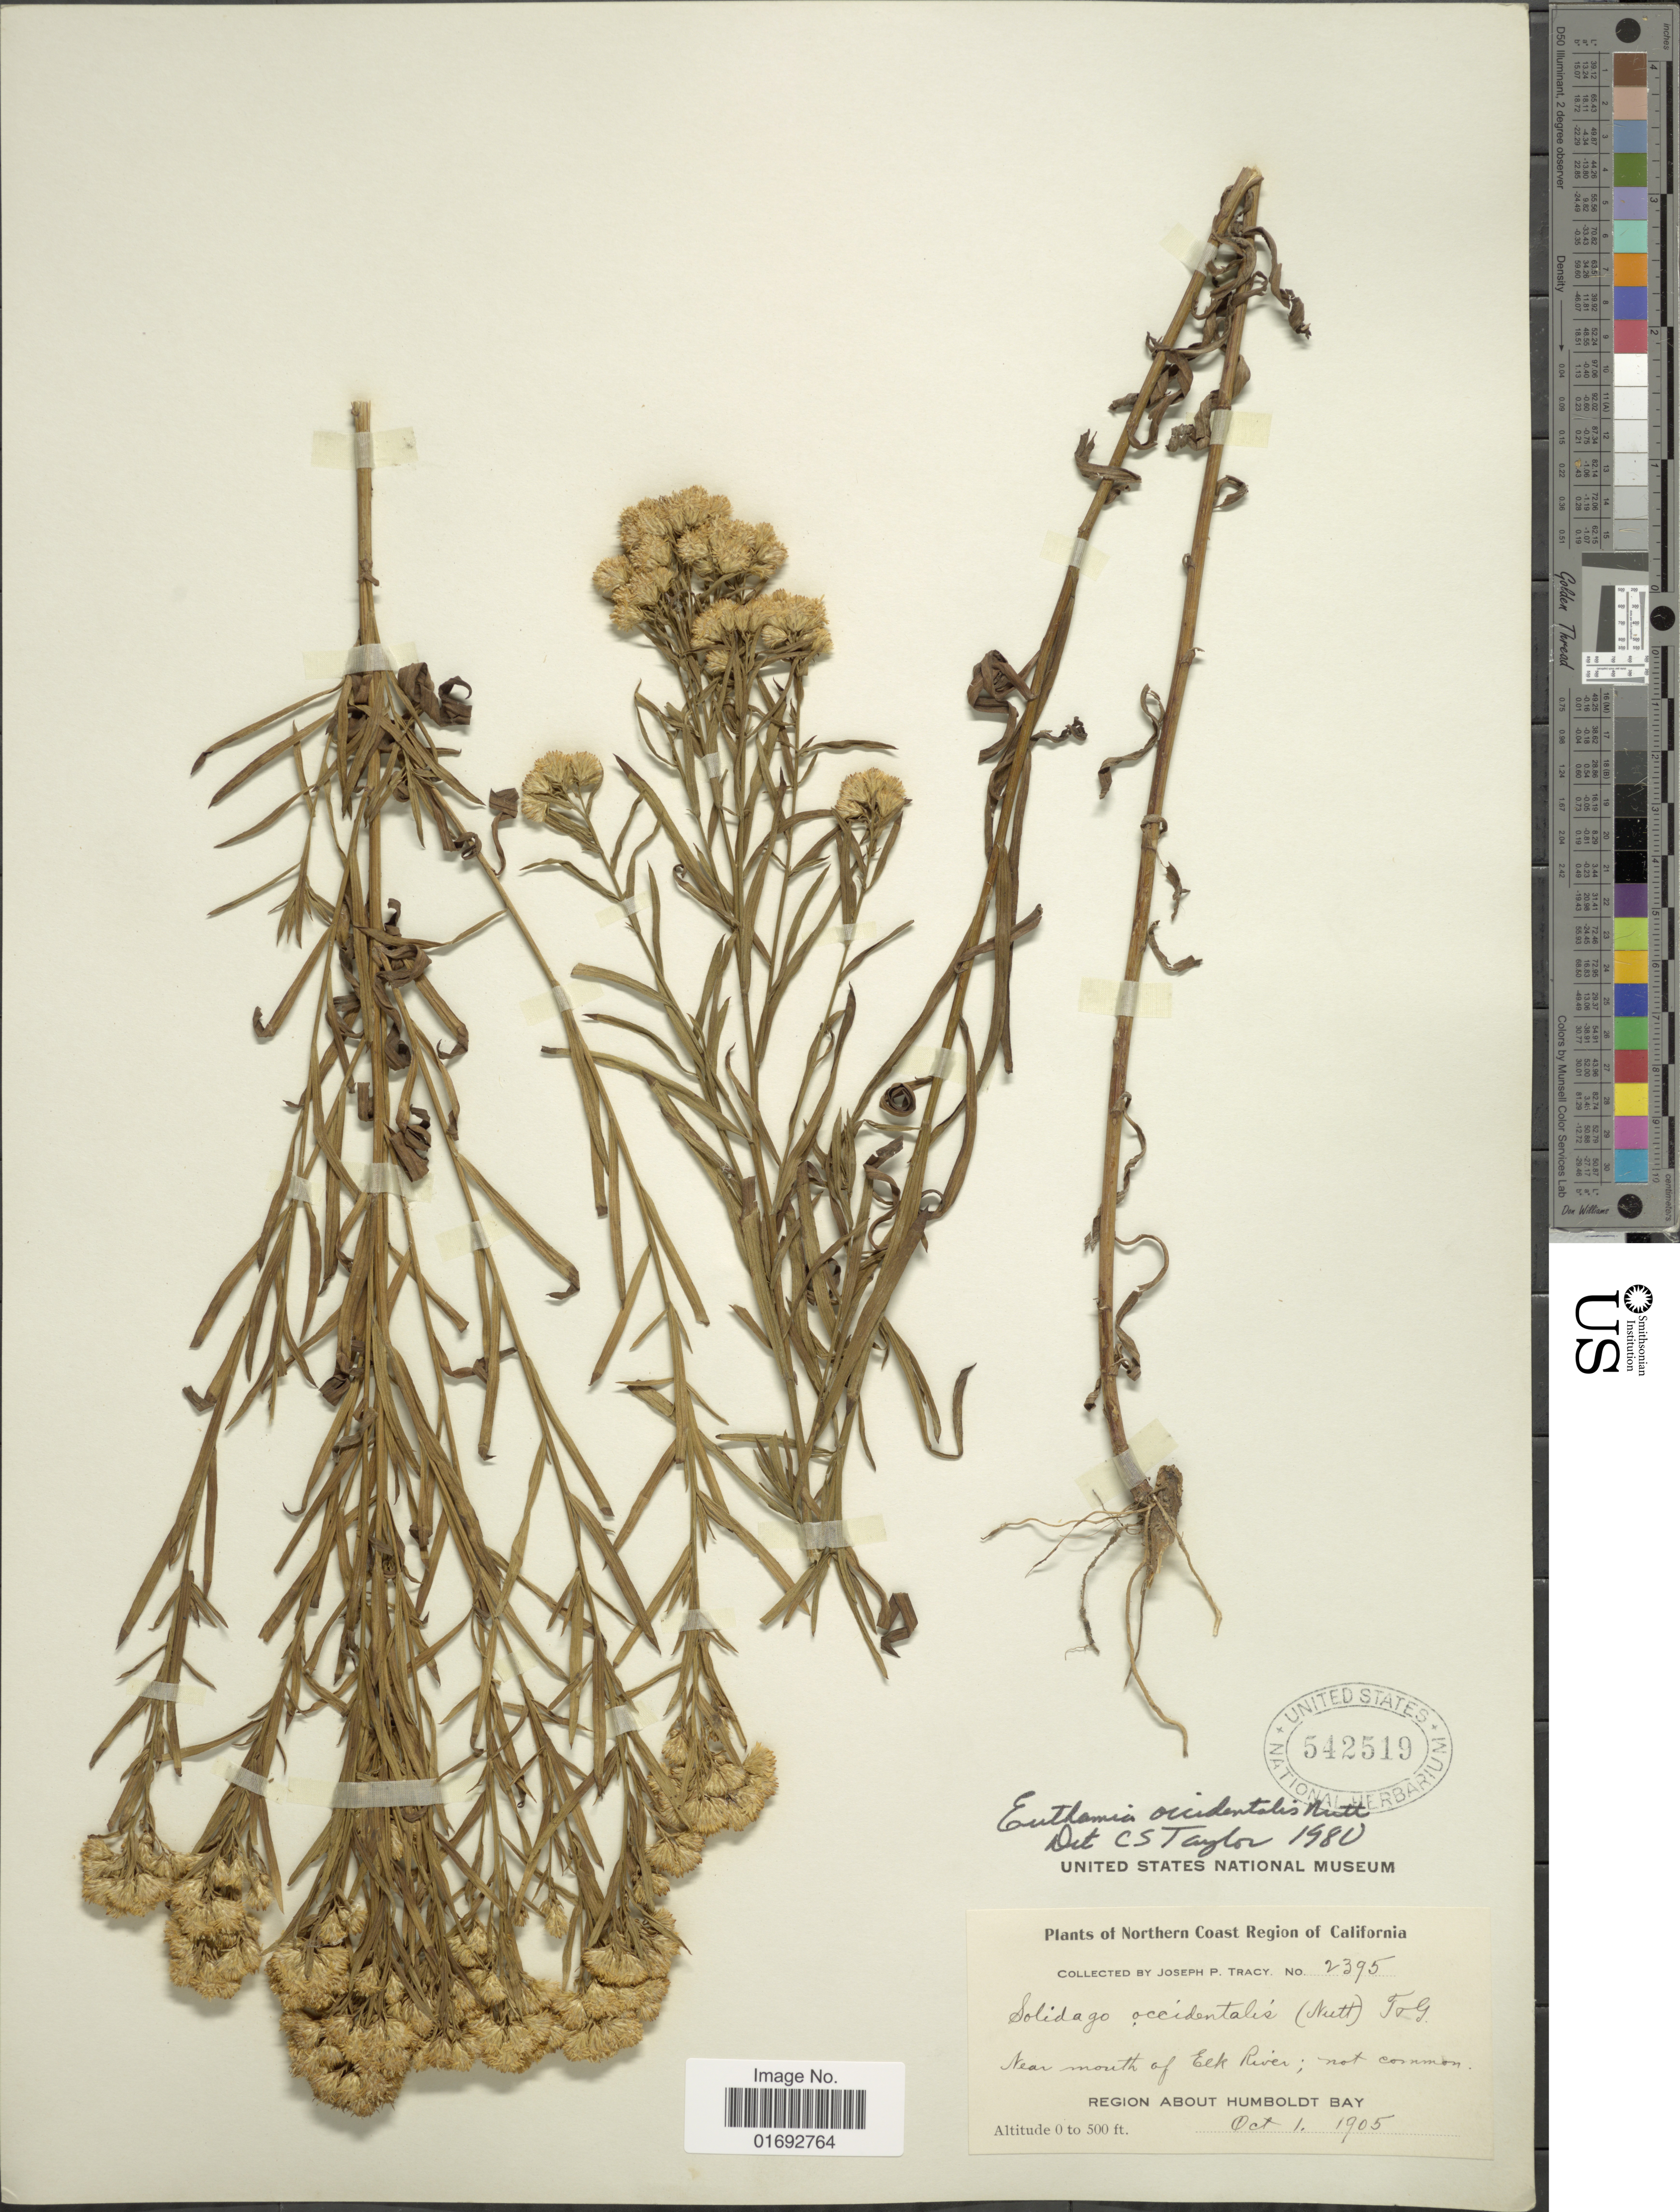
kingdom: Plantae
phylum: Tracheophyta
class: Magnoliopsida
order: Asterales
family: Asteraceae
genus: Euthamia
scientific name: Euthamia occidentalis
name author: Nutt.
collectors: J. Tracy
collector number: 2395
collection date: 1905-10-01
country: United States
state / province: California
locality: Northern Coast Region of California, near mouth of Elk River, region about Humboldt Bay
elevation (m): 0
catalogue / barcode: US 542519